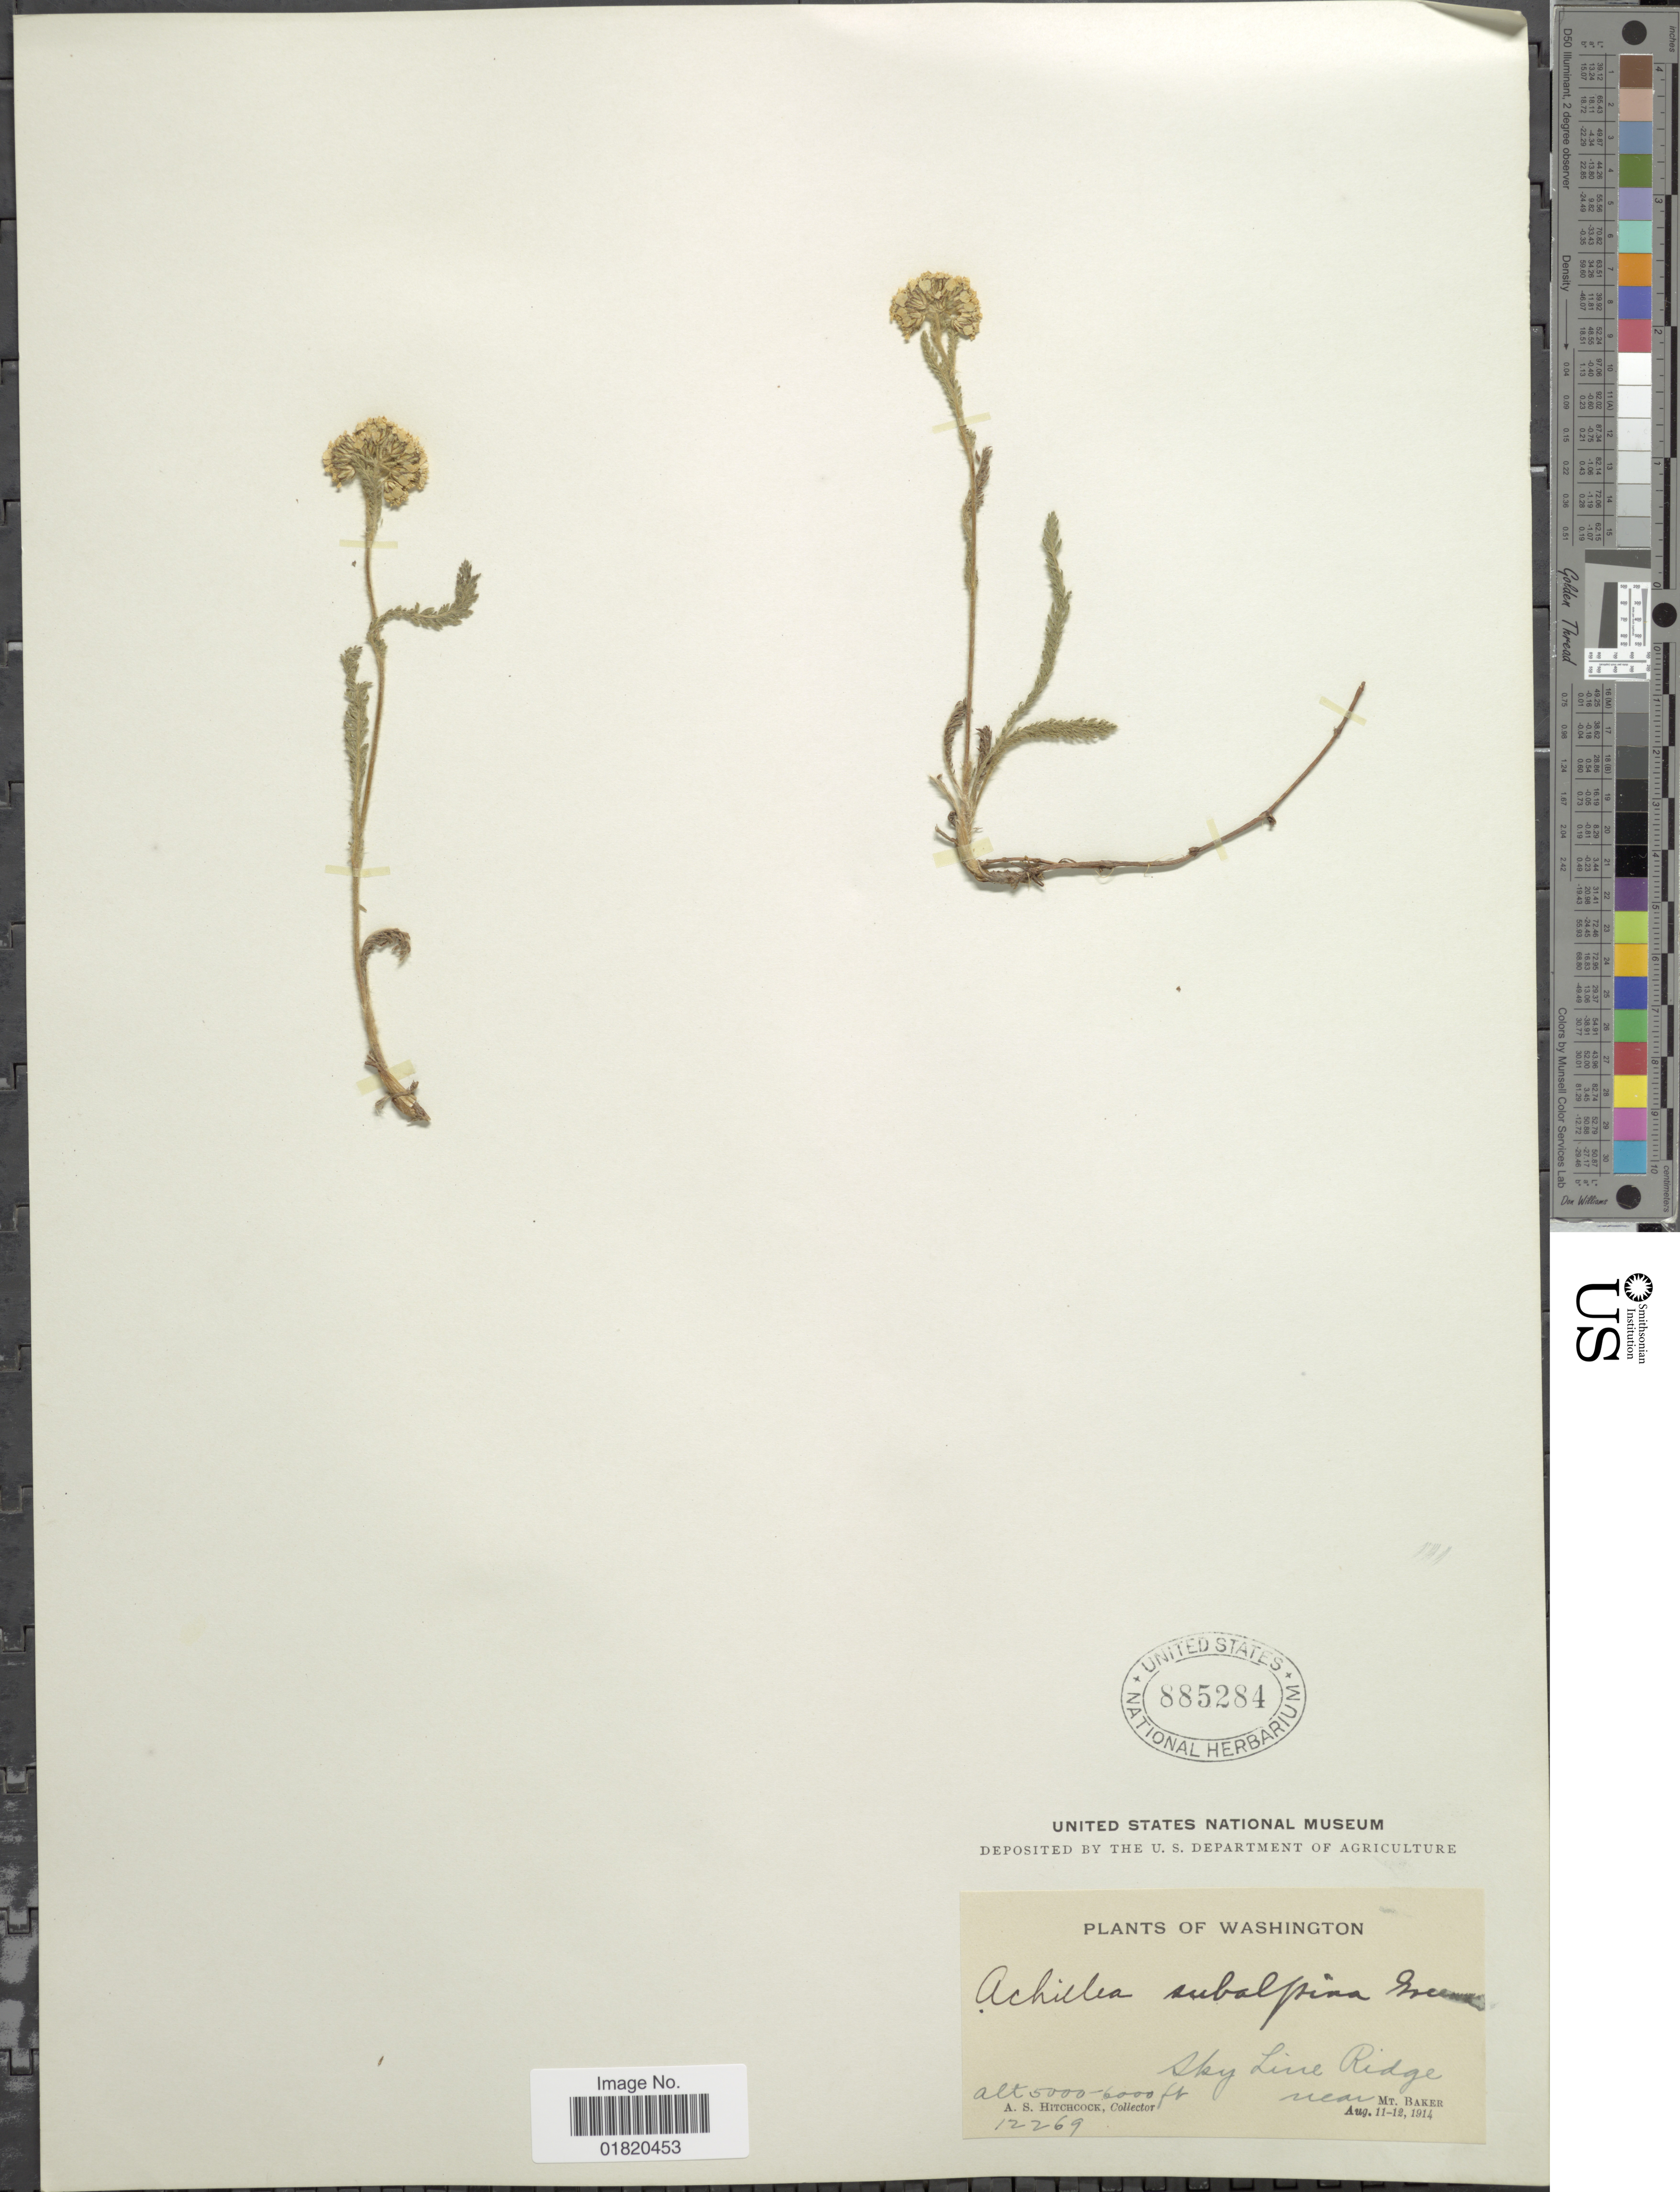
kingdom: Plantae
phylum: Tracheophyta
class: Magnoliopsida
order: Asterales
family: Asteraceae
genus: Achillea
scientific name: Achillea subalpina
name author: Greene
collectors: A. S. Hitchcock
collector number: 12269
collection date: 1914-08-11/1914-08-12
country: United States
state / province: Washington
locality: Sky Line Ridge, Near Mt. Baker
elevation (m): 1524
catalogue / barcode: US 885284